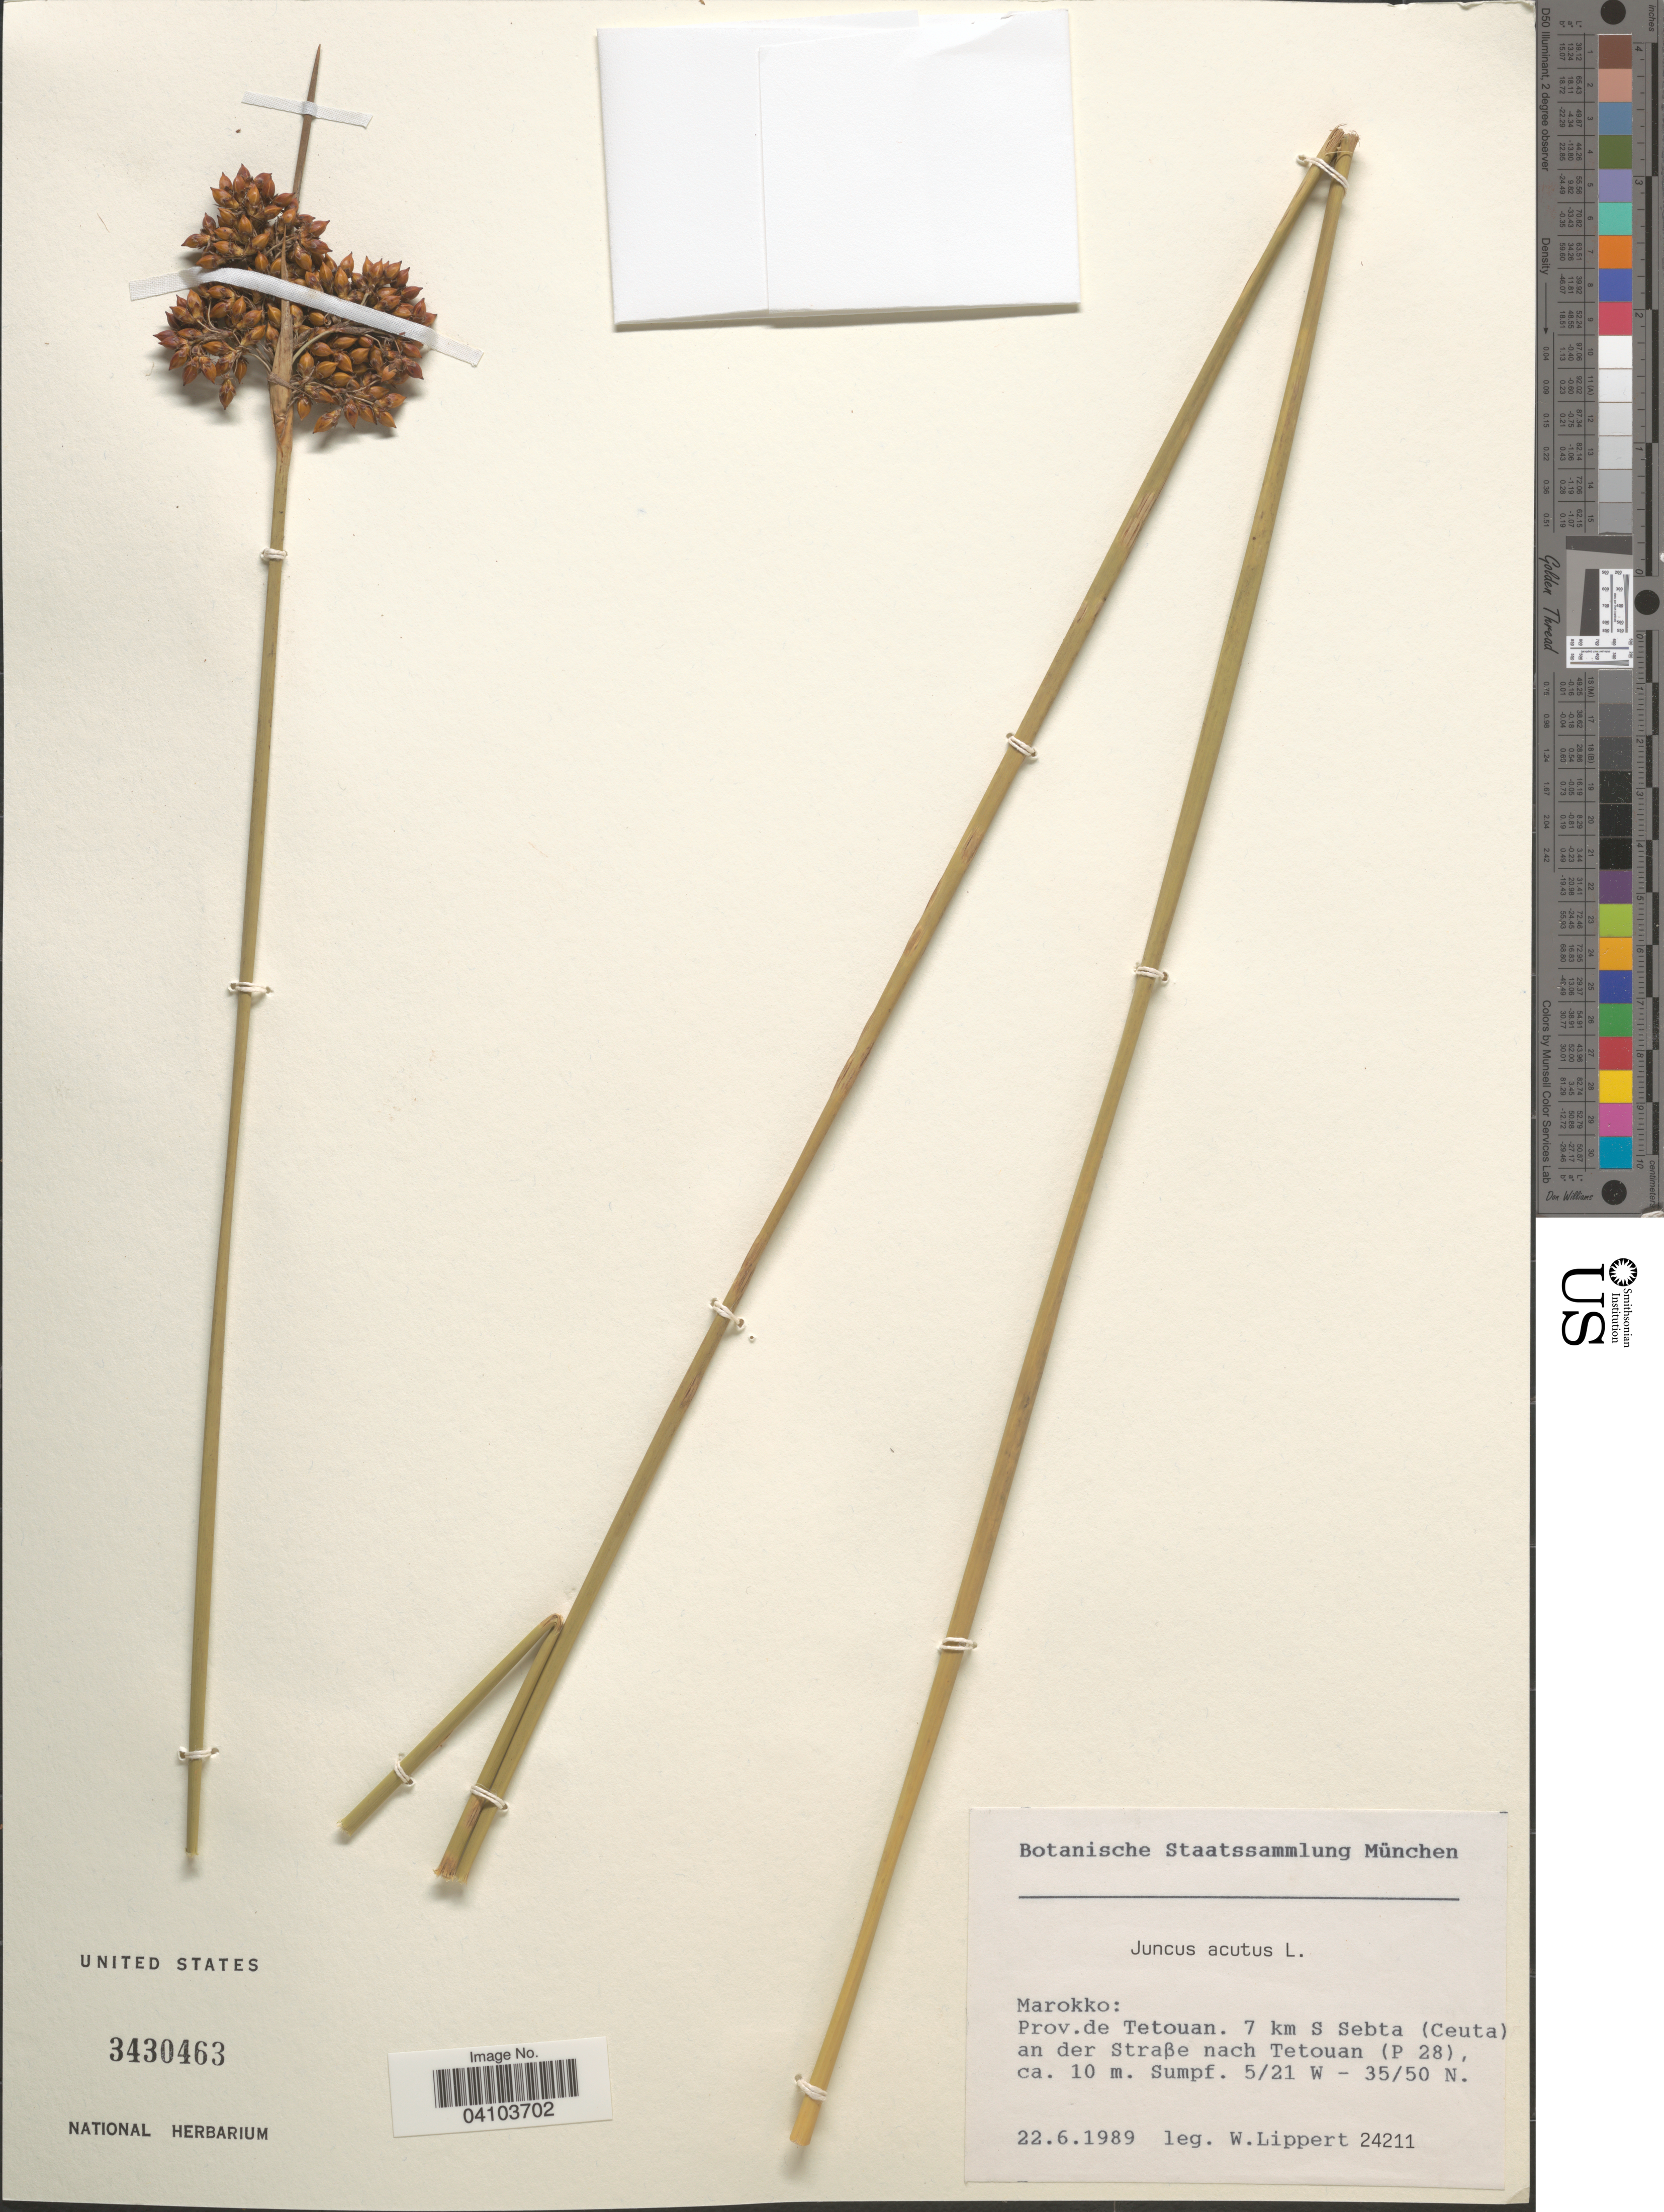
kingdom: Plantae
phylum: Tracheophyta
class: Liliopsida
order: Poales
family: Juncaceae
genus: Juncus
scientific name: Juncus acutus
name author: L.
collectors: W. Lippert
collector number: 24211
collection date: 1989-06-22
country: Morocco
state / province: Tanger-Tétouan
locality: Marokko: Prov. de Tetouan. 7 km S Sebta (Ceuta) an der Straße nach Tetouan (P 28).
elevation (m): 10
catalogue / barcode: US 3430463